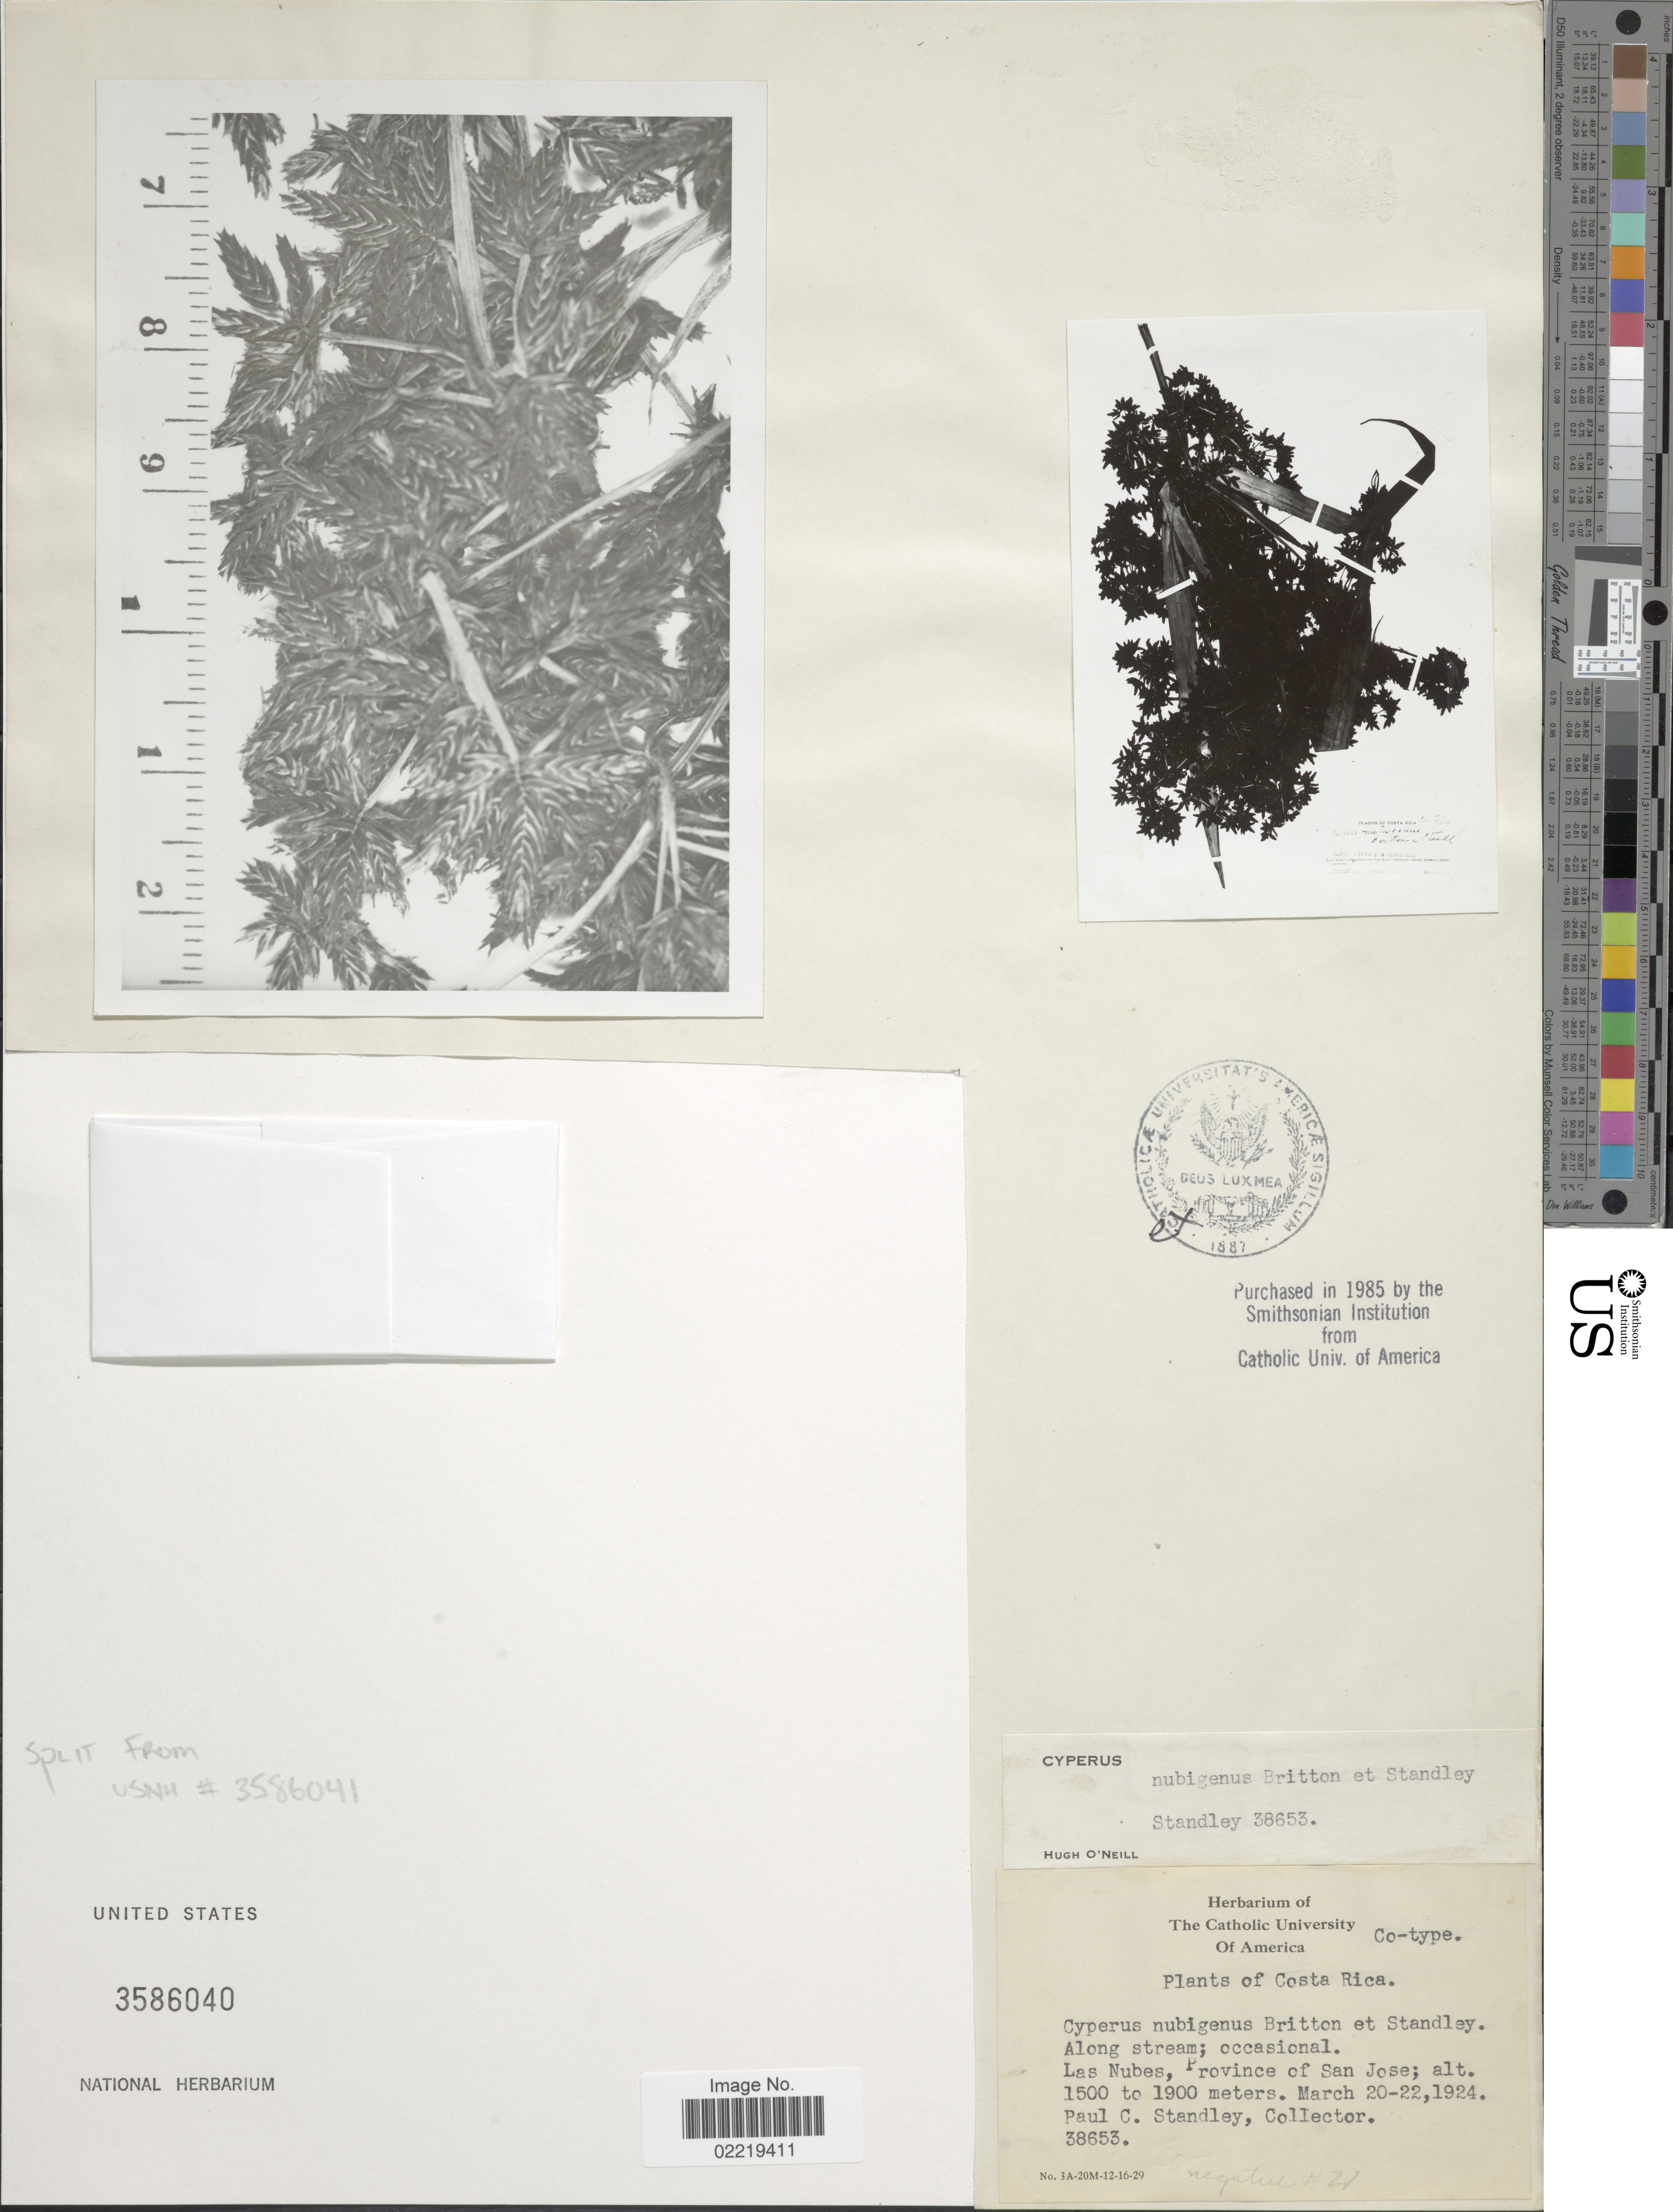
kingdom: Plantae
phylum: Tracheophyta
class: Liliopsida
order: Poales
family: Cyperaceae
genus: Cyperus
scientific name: Cyperus tabina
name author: Steud. ex Boeckeler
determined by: Strong, Mark T., (BOT), Smithsonian Institution - National Museum of Natural History (UNITED STATES)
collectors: P. C. Standley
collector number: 38653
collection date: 1924-03-20/1924-03-22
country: Costa Rica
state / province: San José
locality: Las NUbes, Province of San Jose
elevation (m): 1500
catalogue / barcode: US 3586040